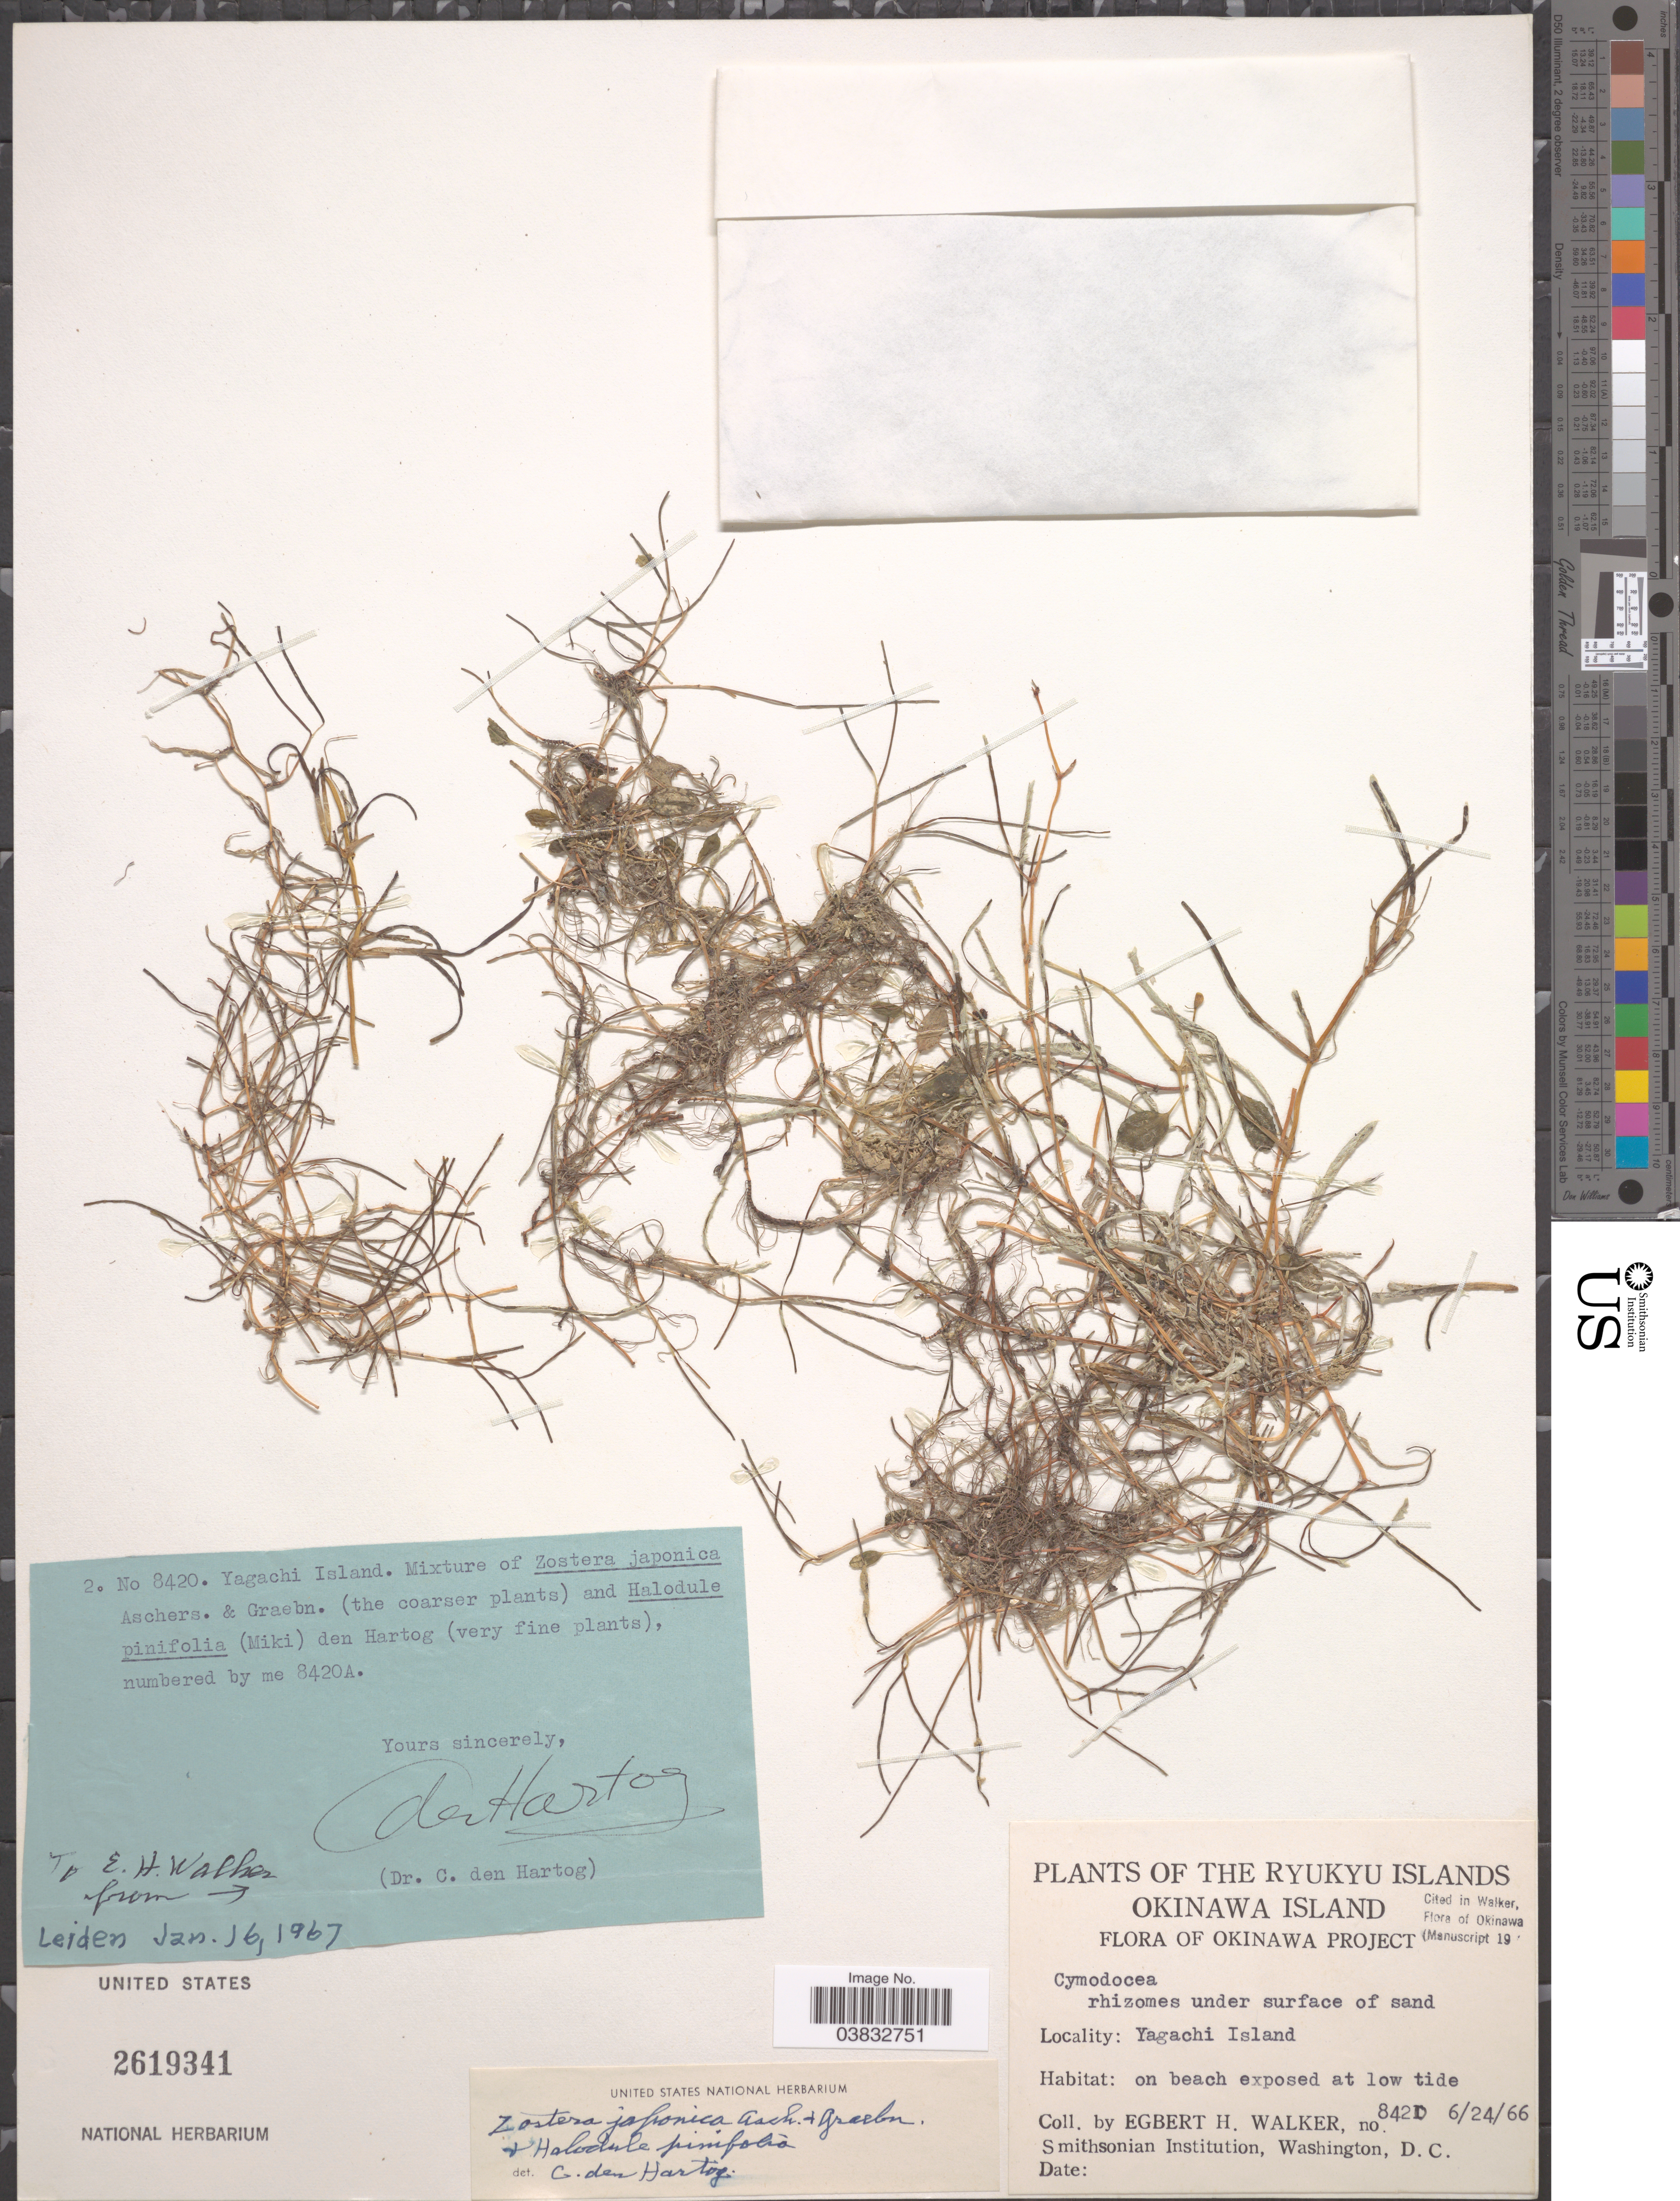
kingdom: Plantae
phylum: Tracheophyta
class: Liliopsida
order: Alismatales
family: Zosteraceae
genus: Zostera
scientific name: Zostera japonica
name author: Asch. & Graebn.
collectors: E. H. Walker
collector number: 8420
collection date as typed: Transcribed d/m/y: 24/6/66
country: Japan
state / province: Okinawa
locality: The Ryukyu Islands. Okinawa Island. Yagachi Island. On beach.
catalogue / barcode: US 2619341